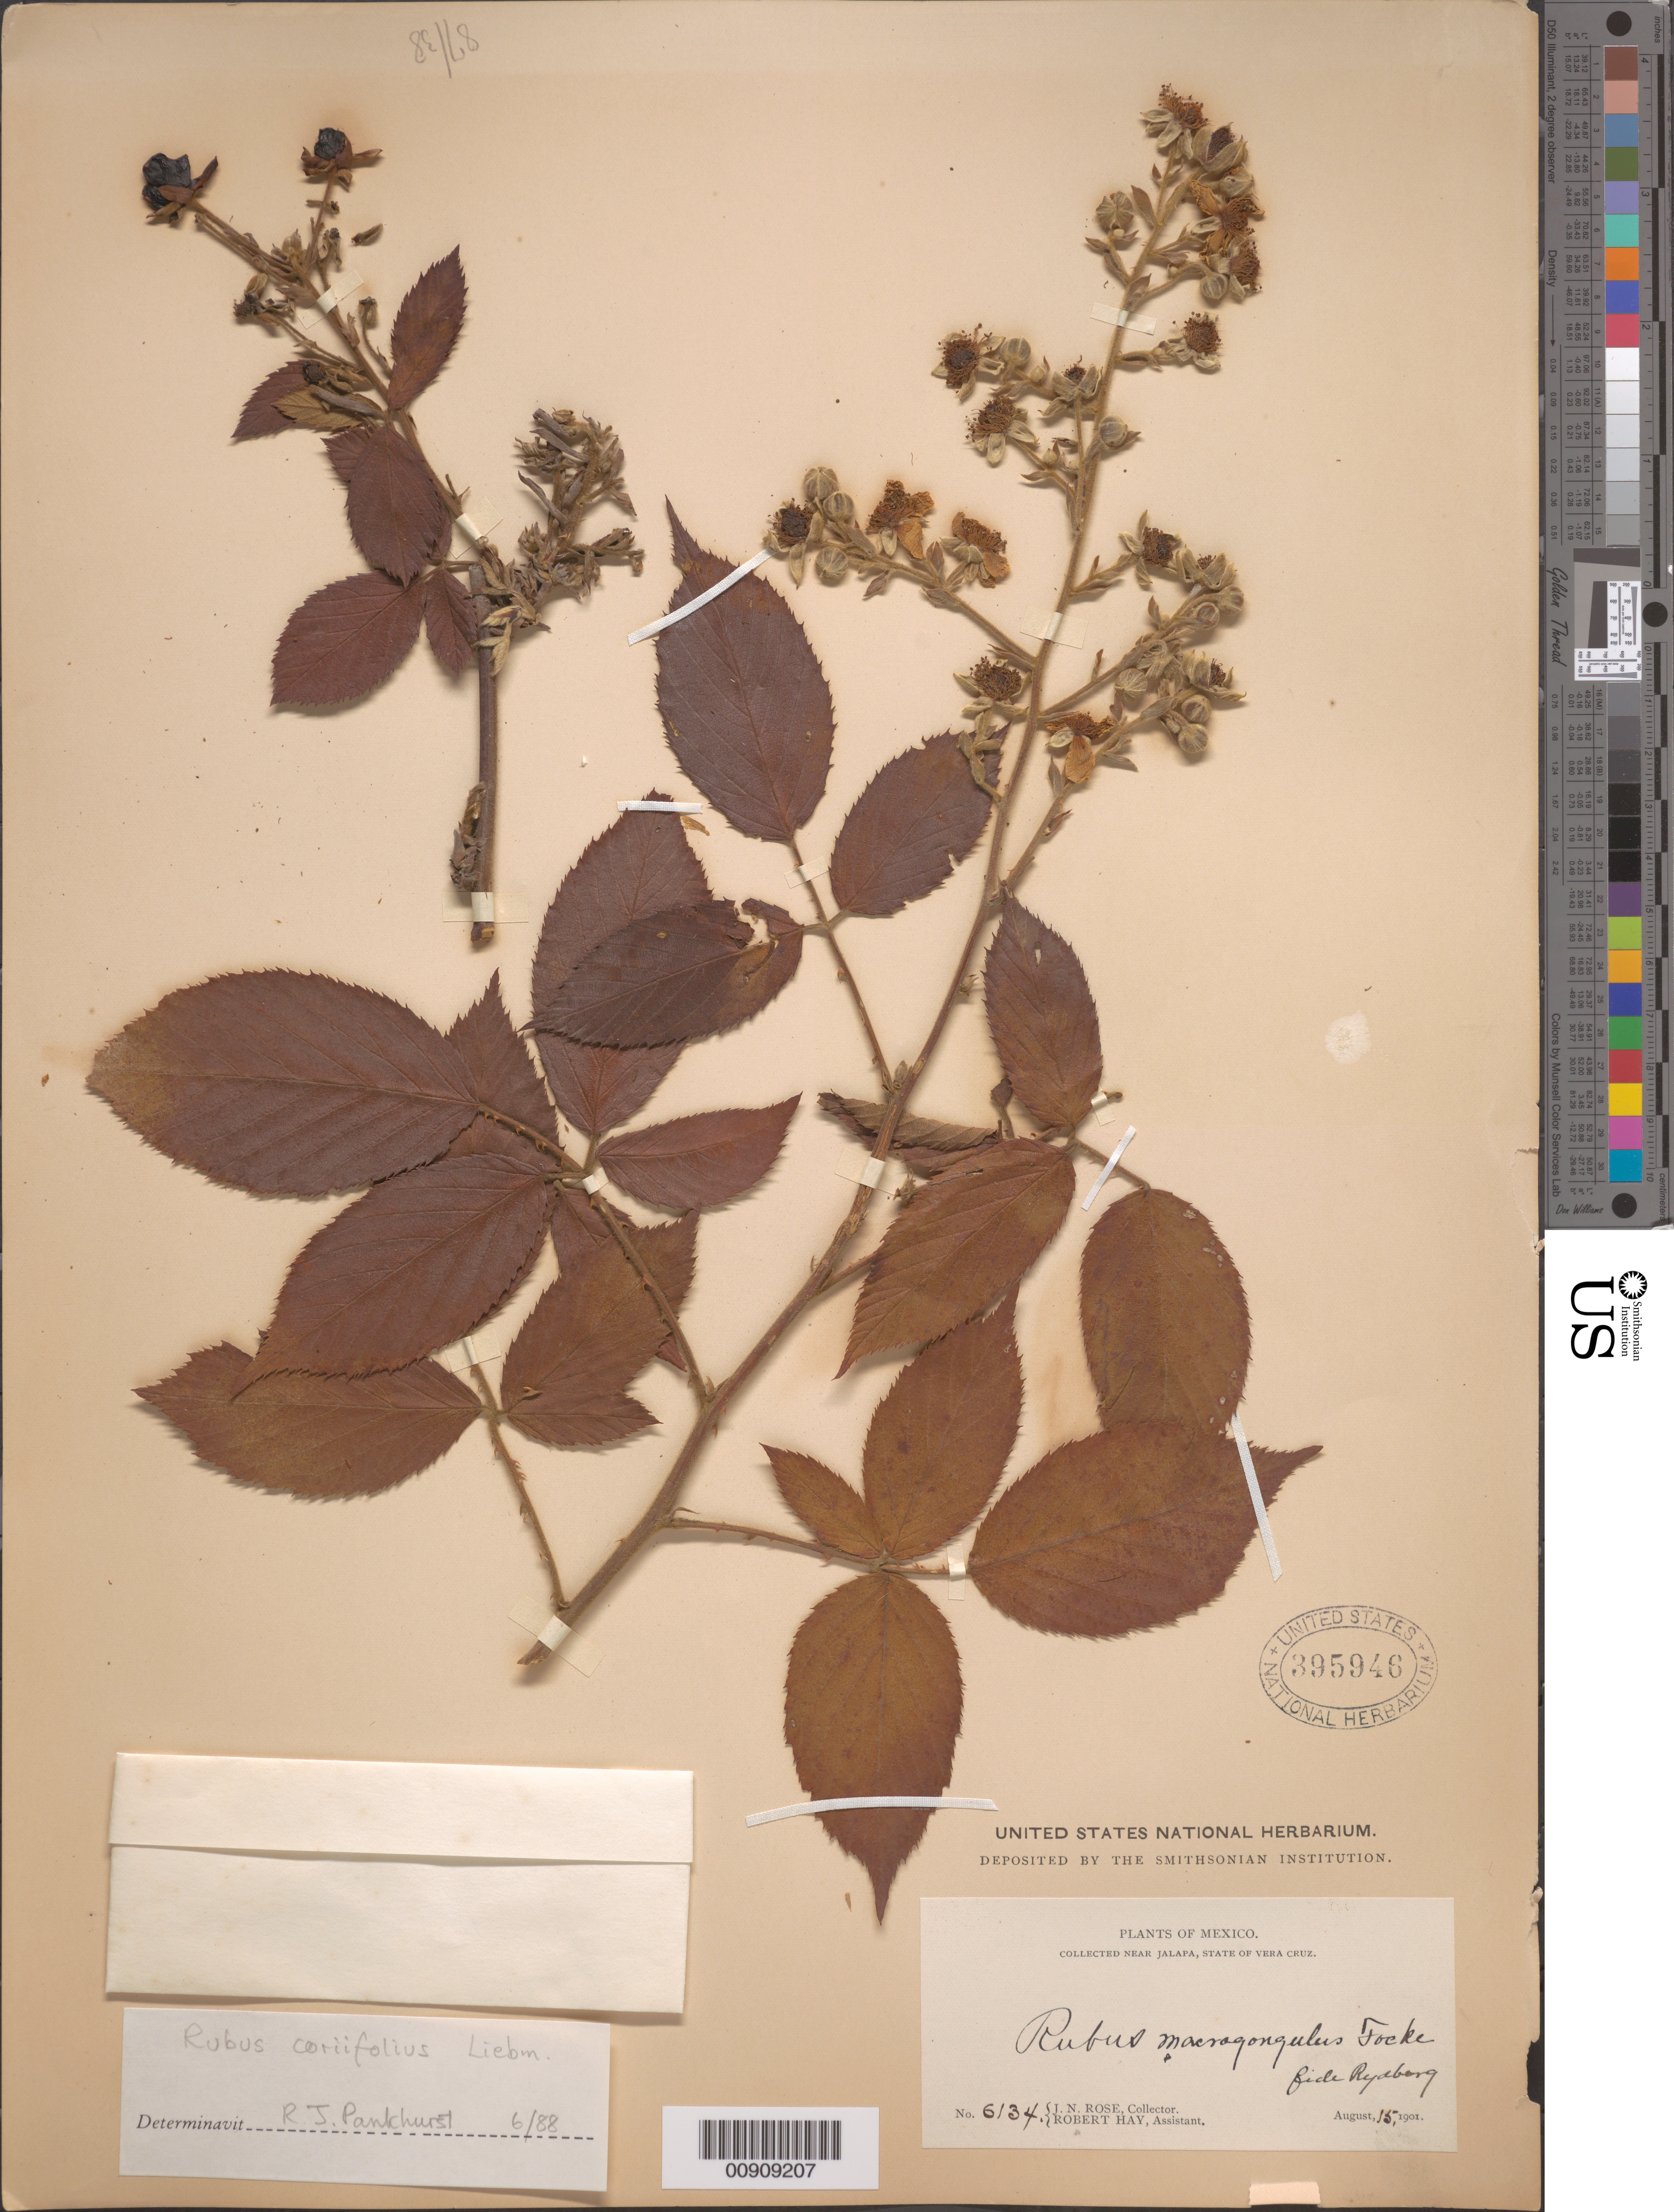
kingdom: Plantae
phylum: Tracheophyta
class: Magnoliopsida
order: Rosales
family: Rosaceae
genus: Rubus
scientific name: Rubus coriifolius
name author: Liebm.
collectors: J. N. Rose & R. Hay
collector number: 6134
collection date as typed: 15 Aug 1901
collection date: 1901-08-15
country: Mexico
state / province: Veracruz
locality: Near Jalapa, State of Veracruz.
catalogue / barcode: US 395946